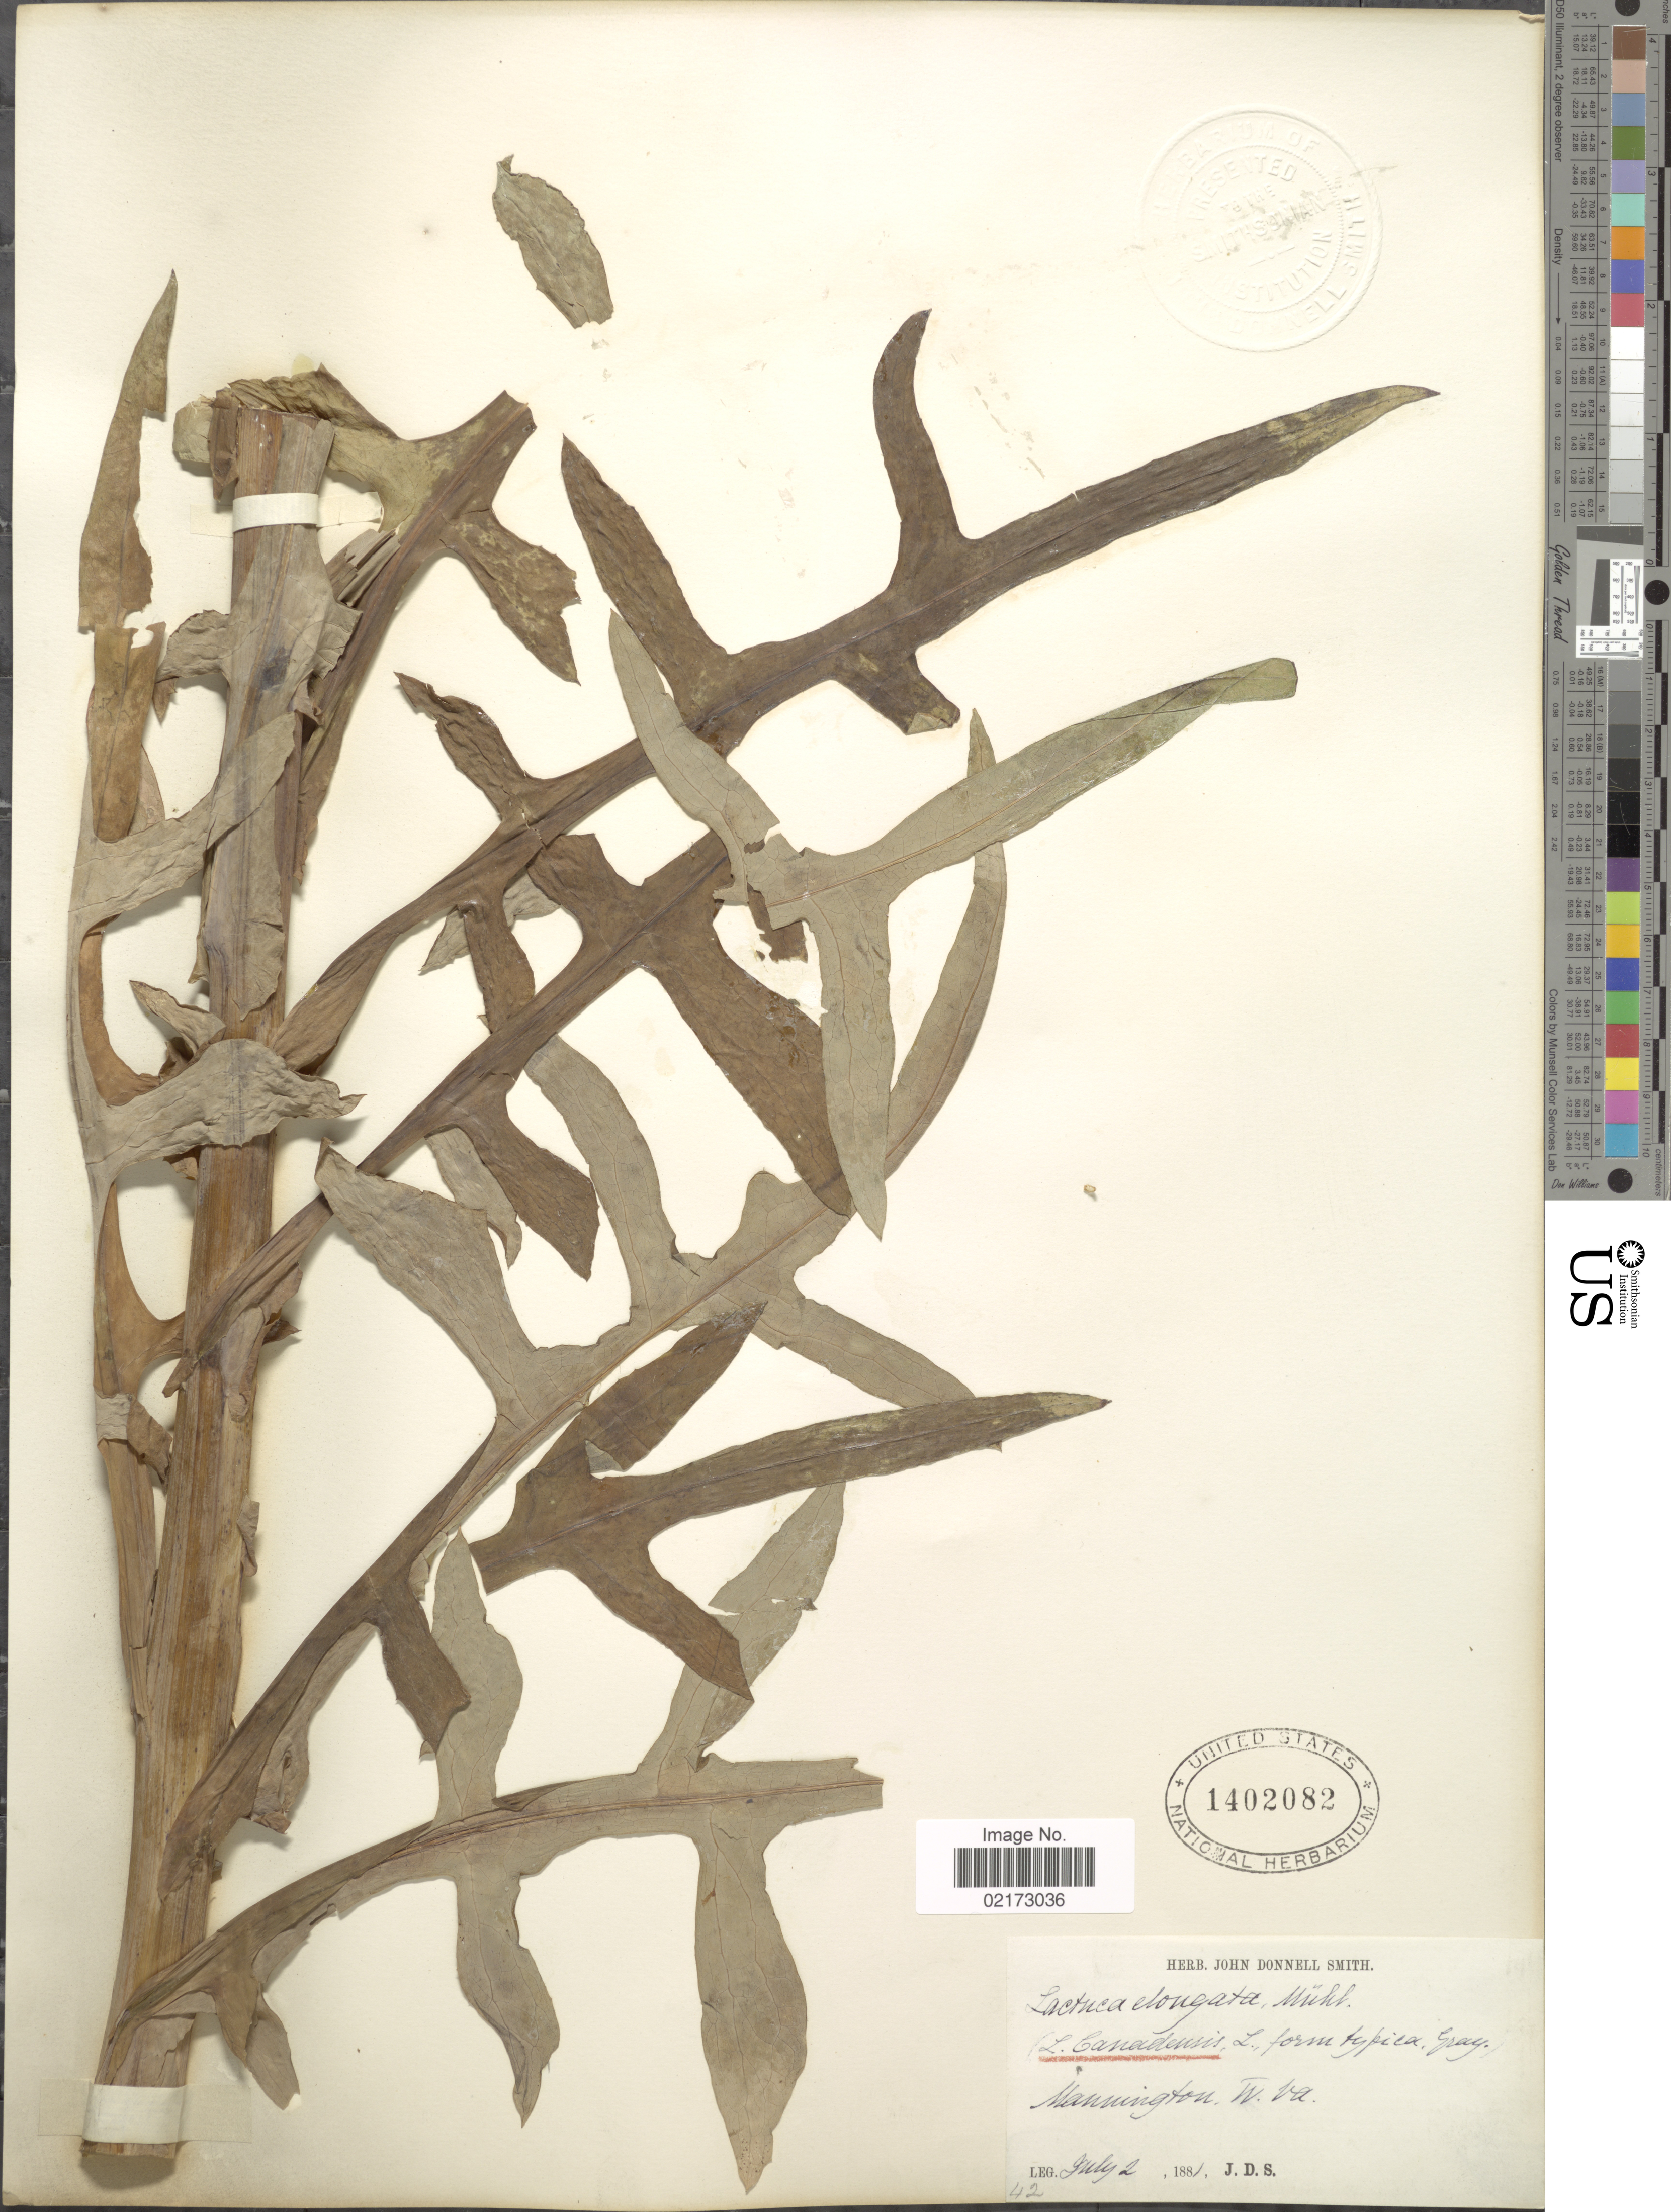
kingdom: Plantae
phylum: Tracheophyta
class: Magnoliopsida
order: Asterales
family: Asteraceae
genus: Lactuca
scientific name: Lactuca canadensis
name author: L.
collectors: J. Donnell Smith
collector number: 42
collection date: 1881-07-02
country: United States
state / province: West Virginia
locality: Mannington, W. Va.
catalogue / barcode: US 1402082